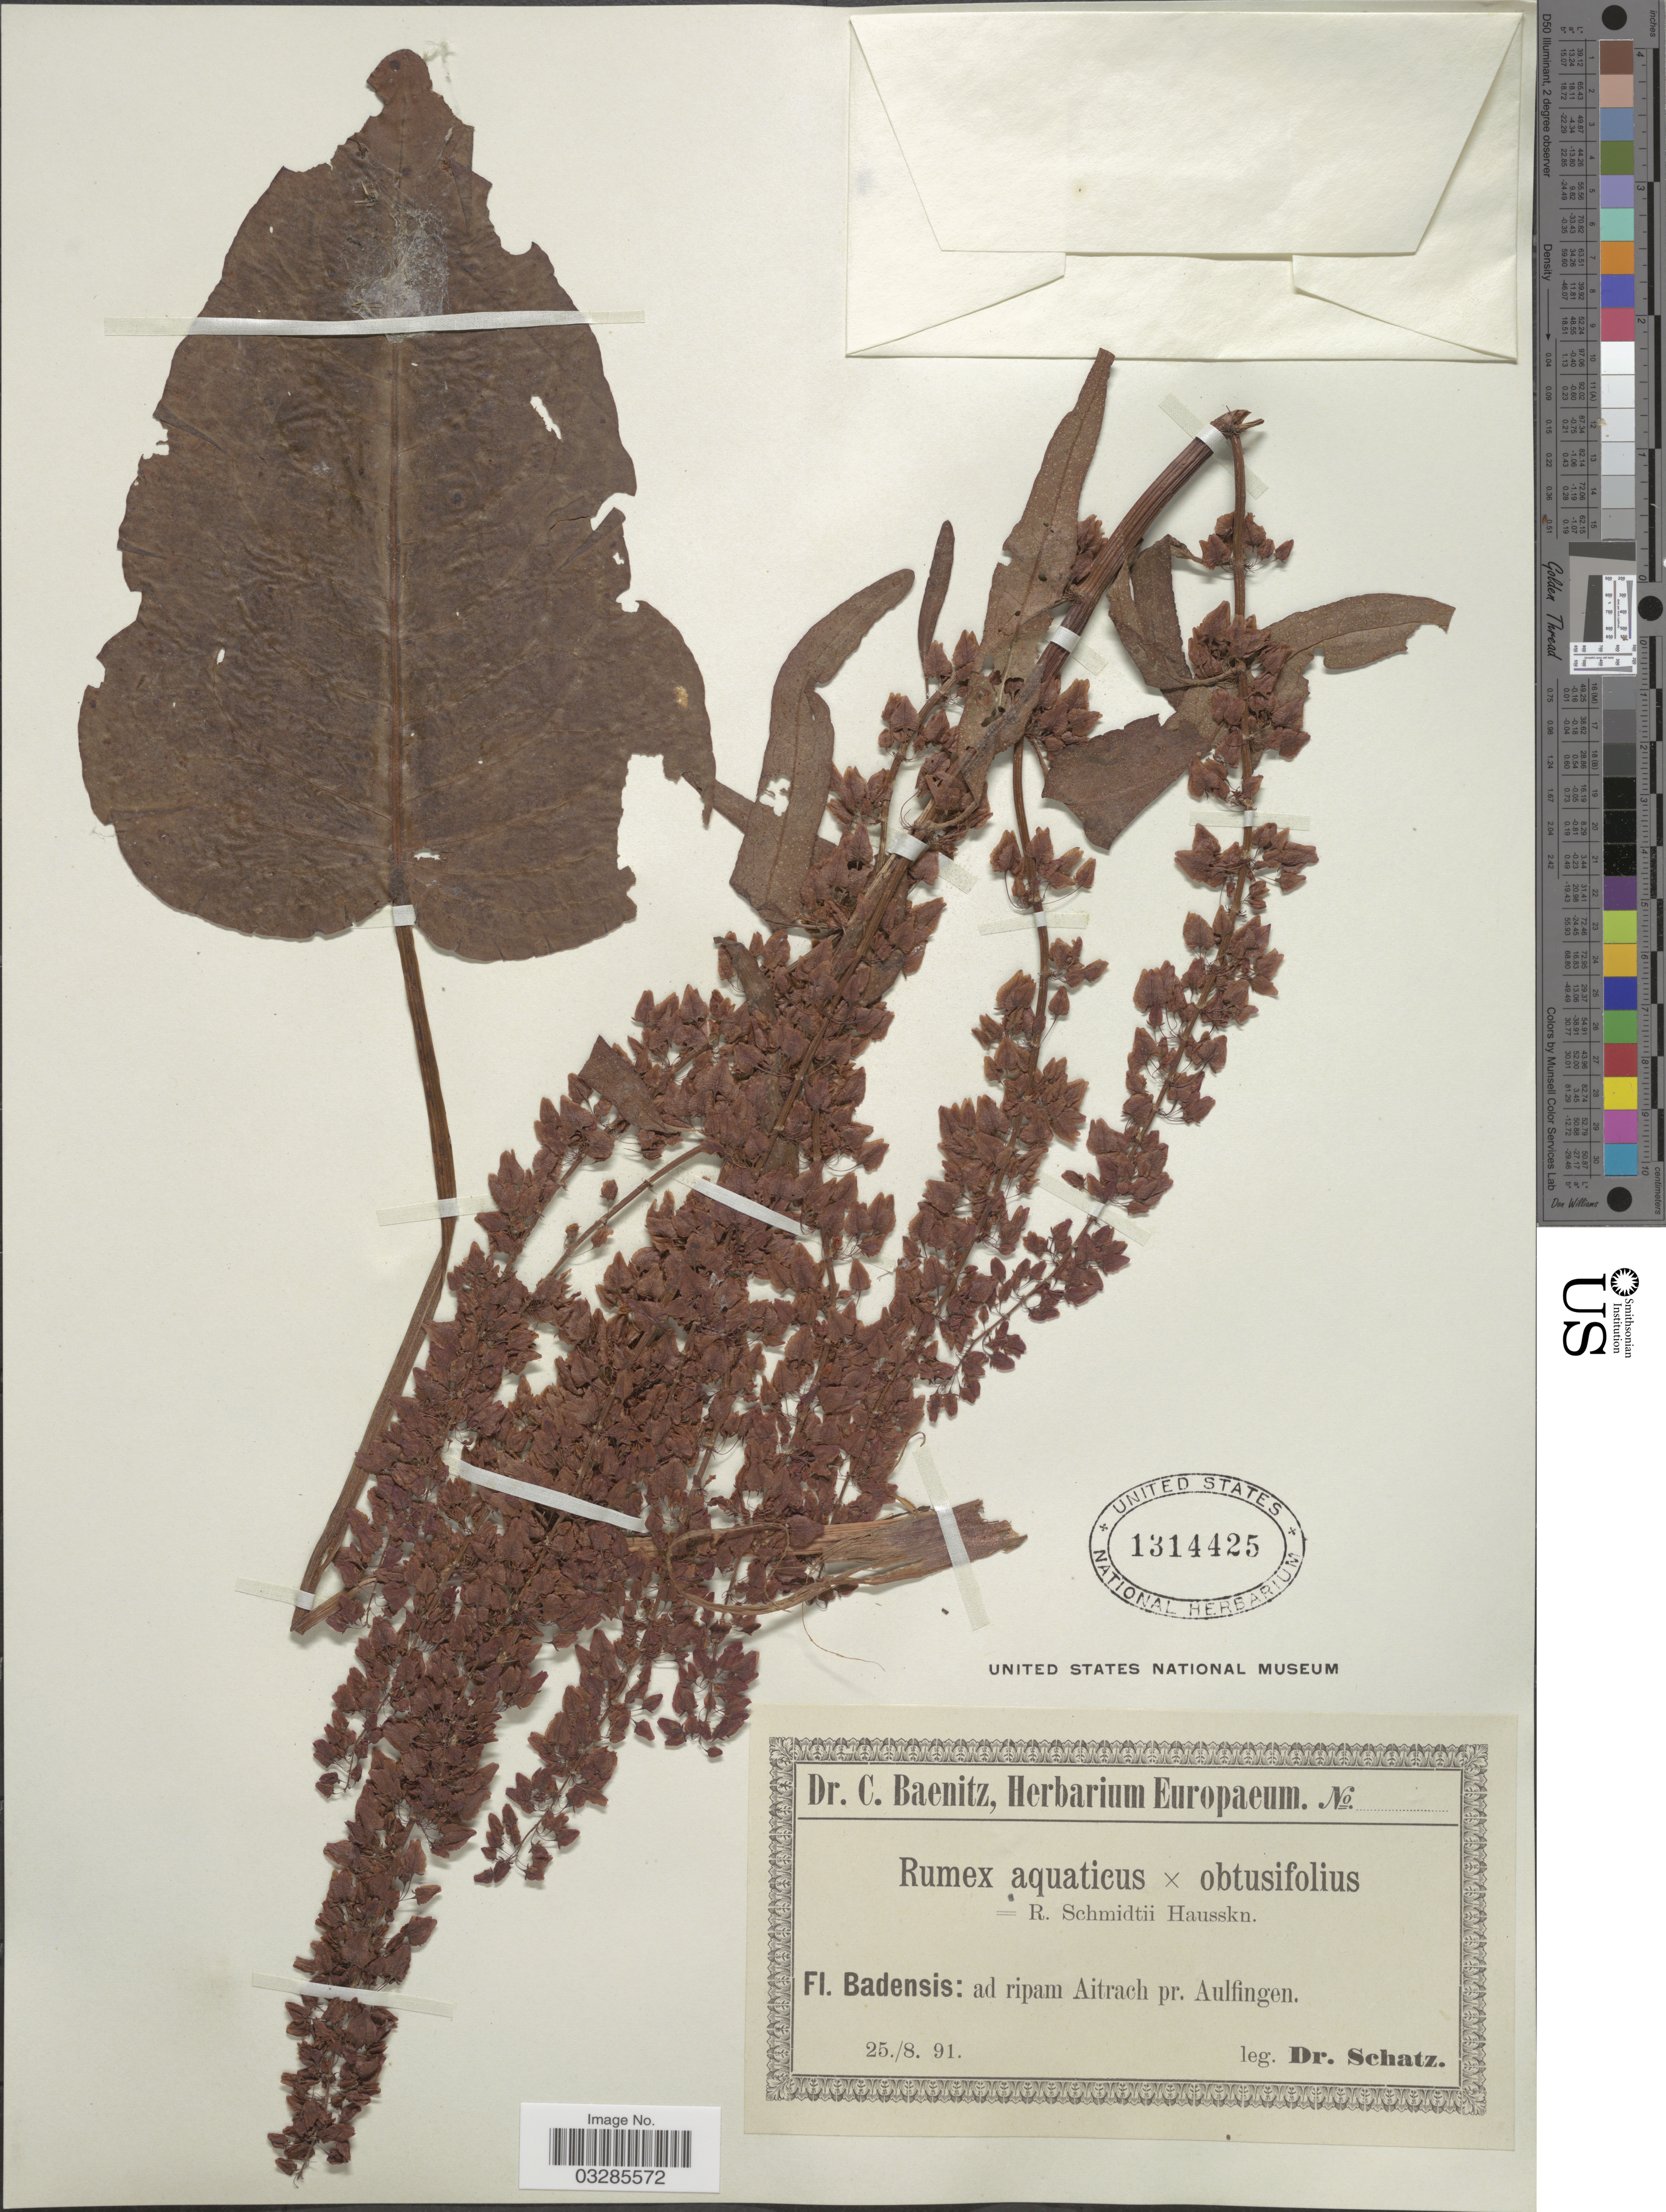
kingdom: Plantae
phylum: Tracheophyta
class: Magnoliopsida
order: Caryophyllales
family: Polygonaceae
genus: Rumex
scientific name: Rumex aquaticus x R. obtusifolius L.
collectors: Schatz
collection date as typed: Transcribed d/m/y: 25/8/91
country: Germany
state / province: Baden-Württemberg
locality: Badensis: ad ripam Aitrach pr. Aulfingen.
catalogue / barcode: US 1314425